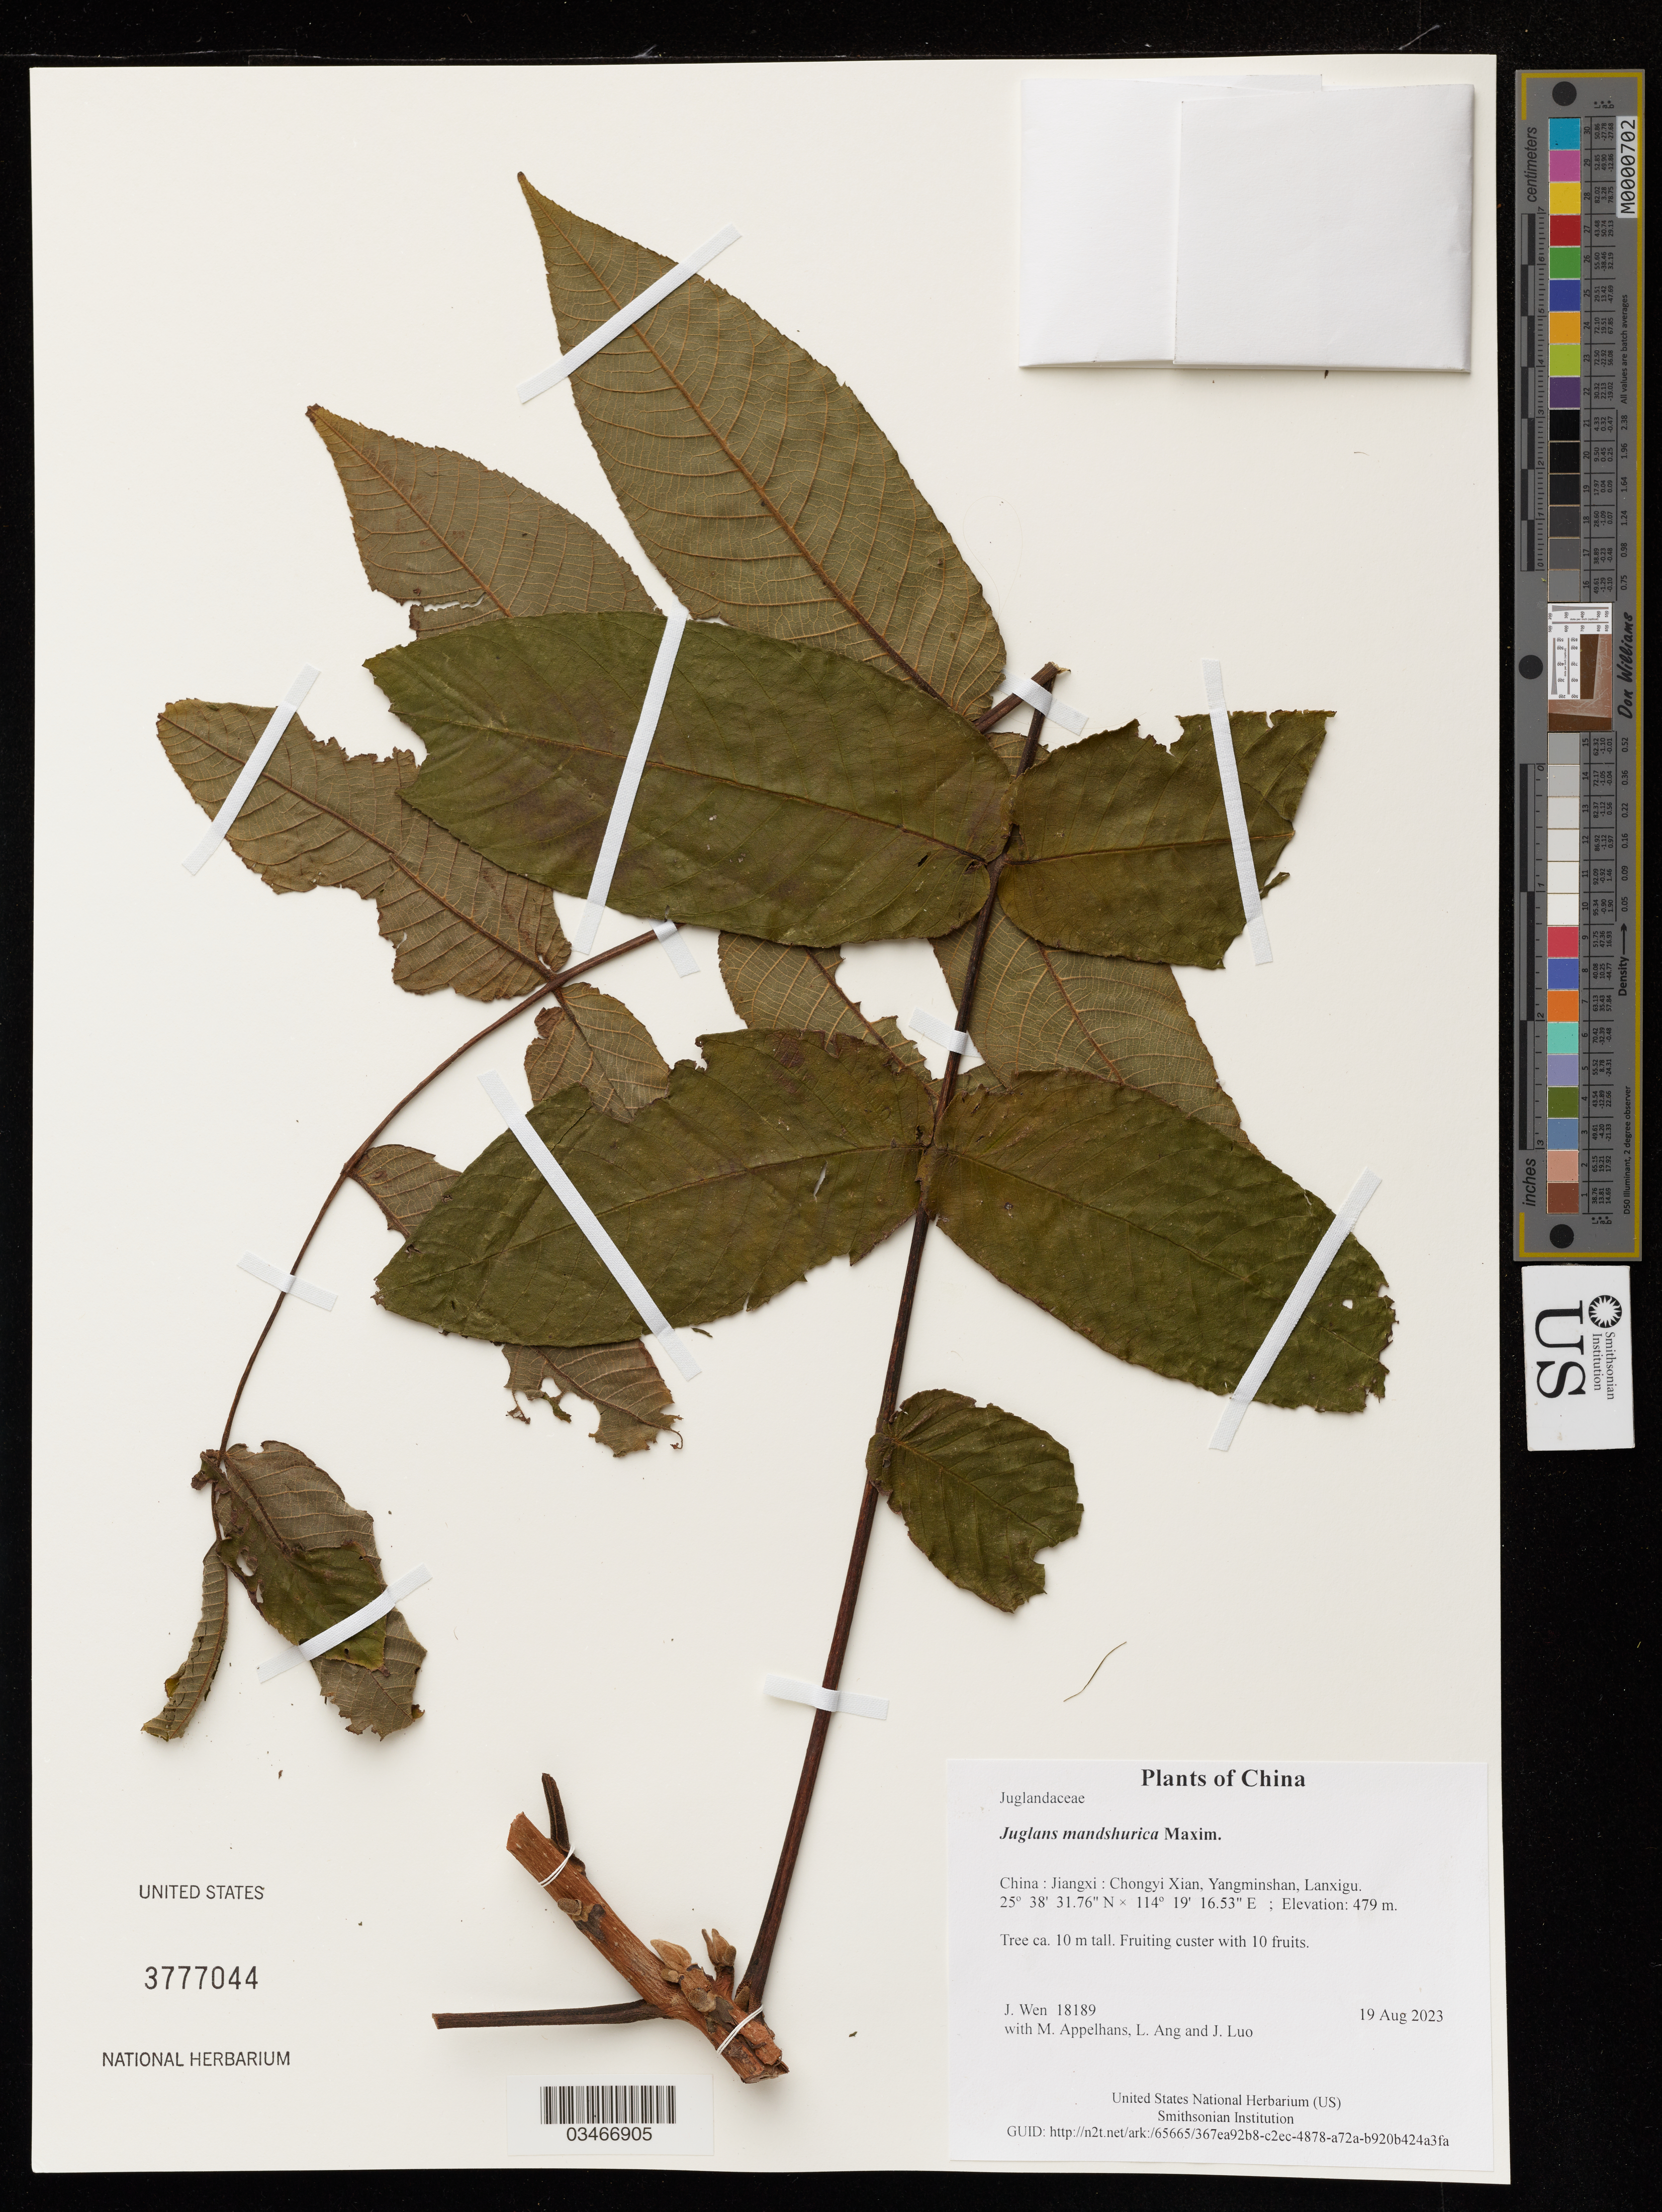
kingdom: Plantae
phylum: Tracheophyta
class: Magnoliopsida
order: Fagales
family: Juglandaceae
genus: Juglans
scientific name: Juglans mandshurica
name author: Maxim.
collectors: J. Wen, M. Appelhans, L. Ang & J. Luo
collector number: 18189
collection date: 2023-08-19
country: China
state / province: Jiangxi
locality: Chongyi Xian, Yangminshan, Lanxigu.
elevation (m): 479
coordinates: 25.642155 N, 114.321259 E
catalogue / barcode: US 3777044